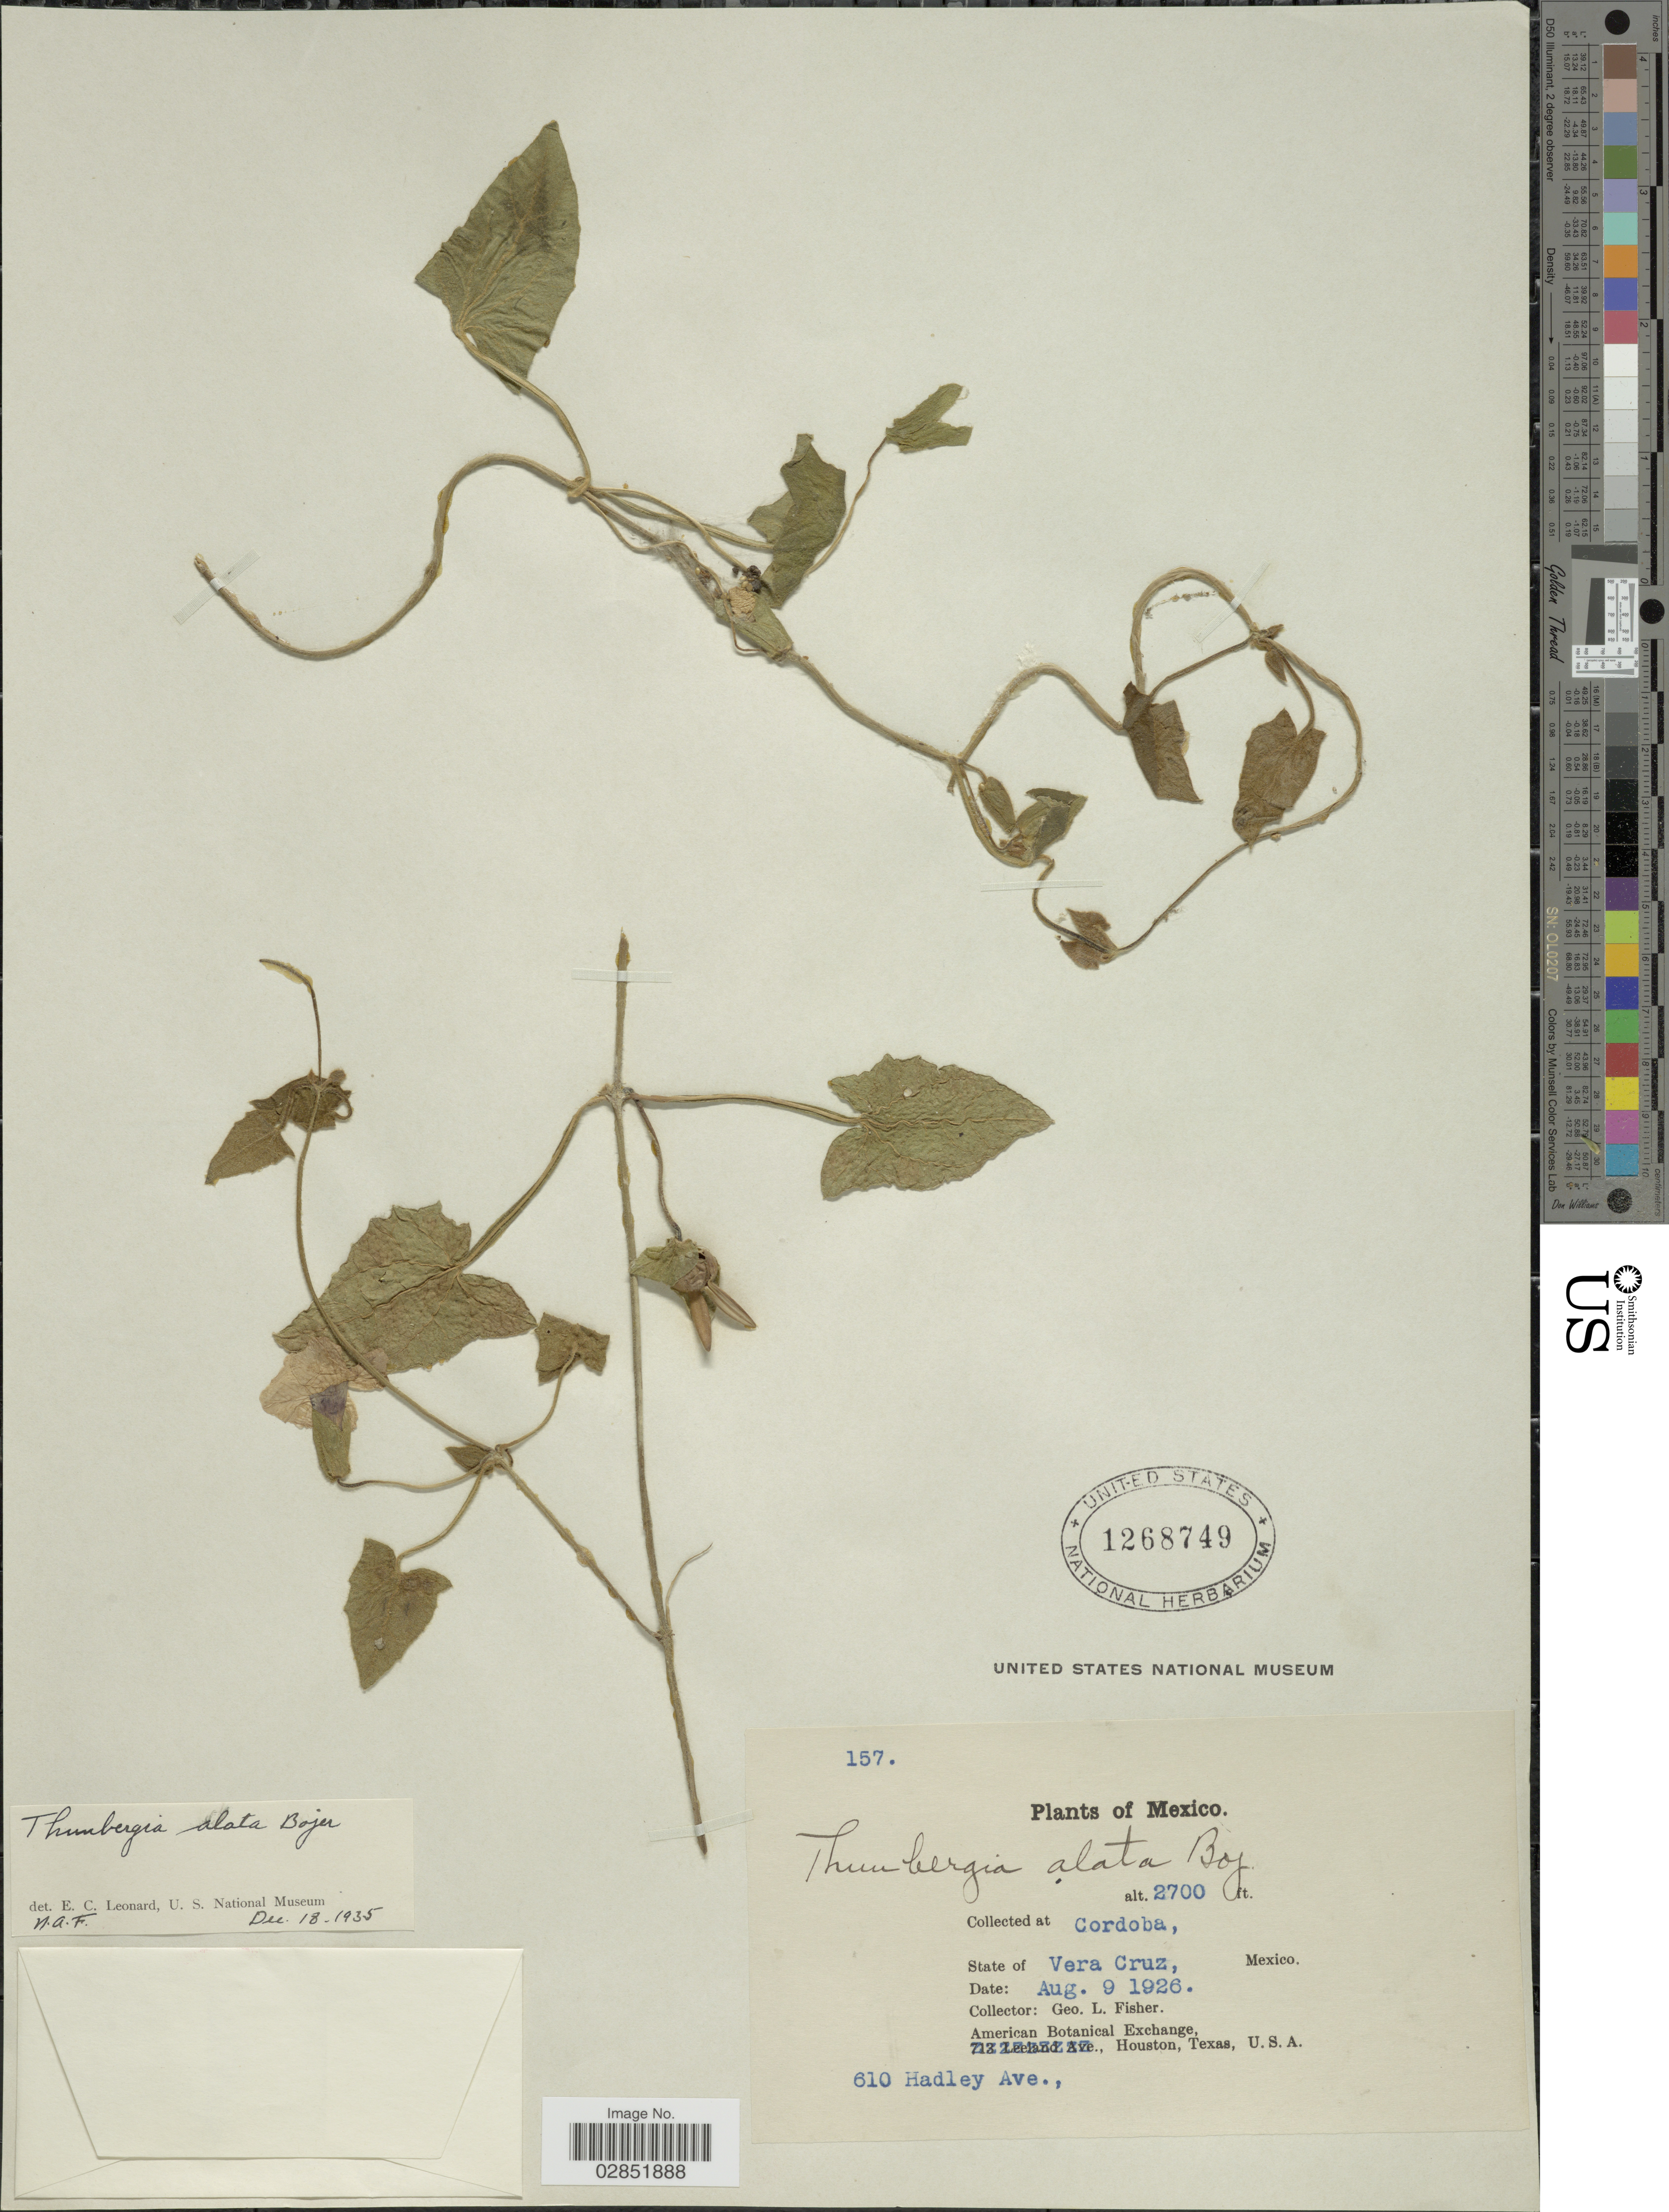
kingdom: Plantae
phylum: Tracheophyta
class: Magnoliopsida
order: Lamiales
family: Acanthaceae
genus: Thunbergia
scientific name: Thunbergia alata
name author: Bojer ex Sims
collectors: G. L. Fisher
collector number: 157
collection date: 1926-08-09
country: Mexico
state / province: Veracruz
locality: Cordoba, Vera Cruz.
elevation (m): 823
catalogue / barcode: US 1268749